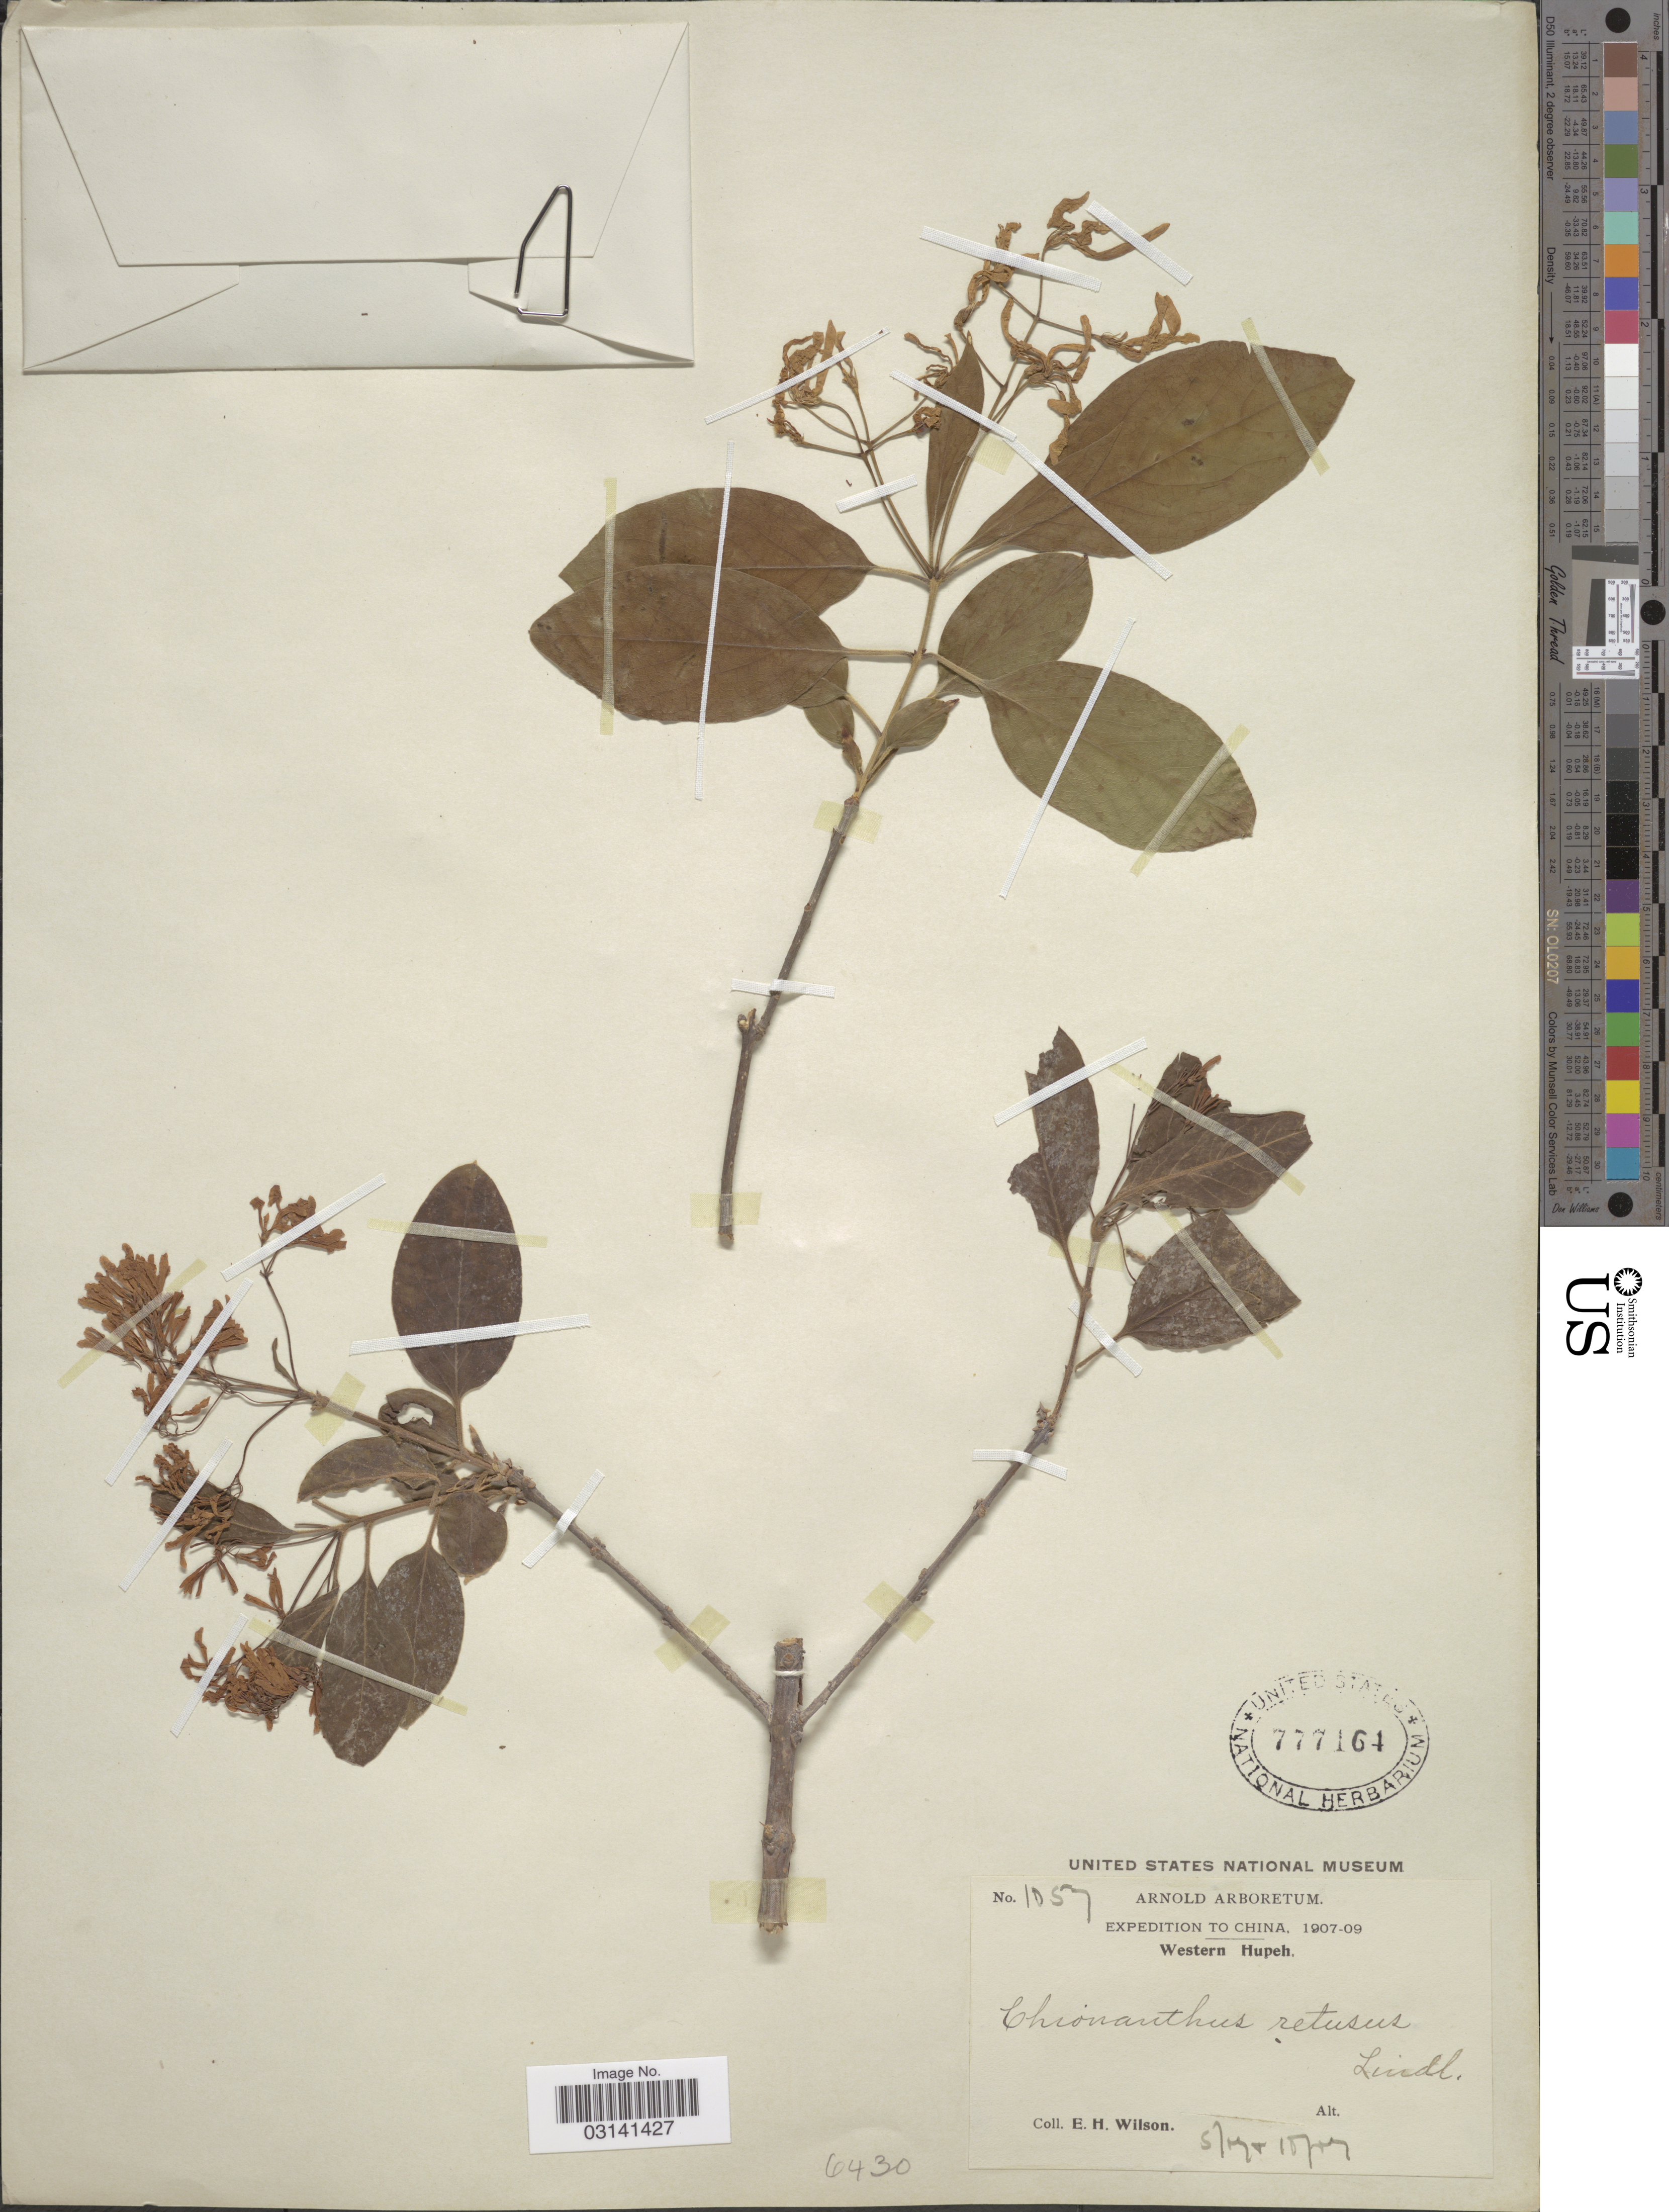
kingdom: Plantae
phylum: Tracheophyta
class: Magnoliopsida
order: Lamiales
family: Oleaceae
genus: Chionanthus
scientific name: Chionanthus retusus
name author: Lindl. & Paxton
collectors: E. Wilson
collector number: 1057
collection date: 1907-05/1907-10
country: China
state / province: Hubei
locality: Western Hupeh.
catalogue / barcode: US 777164